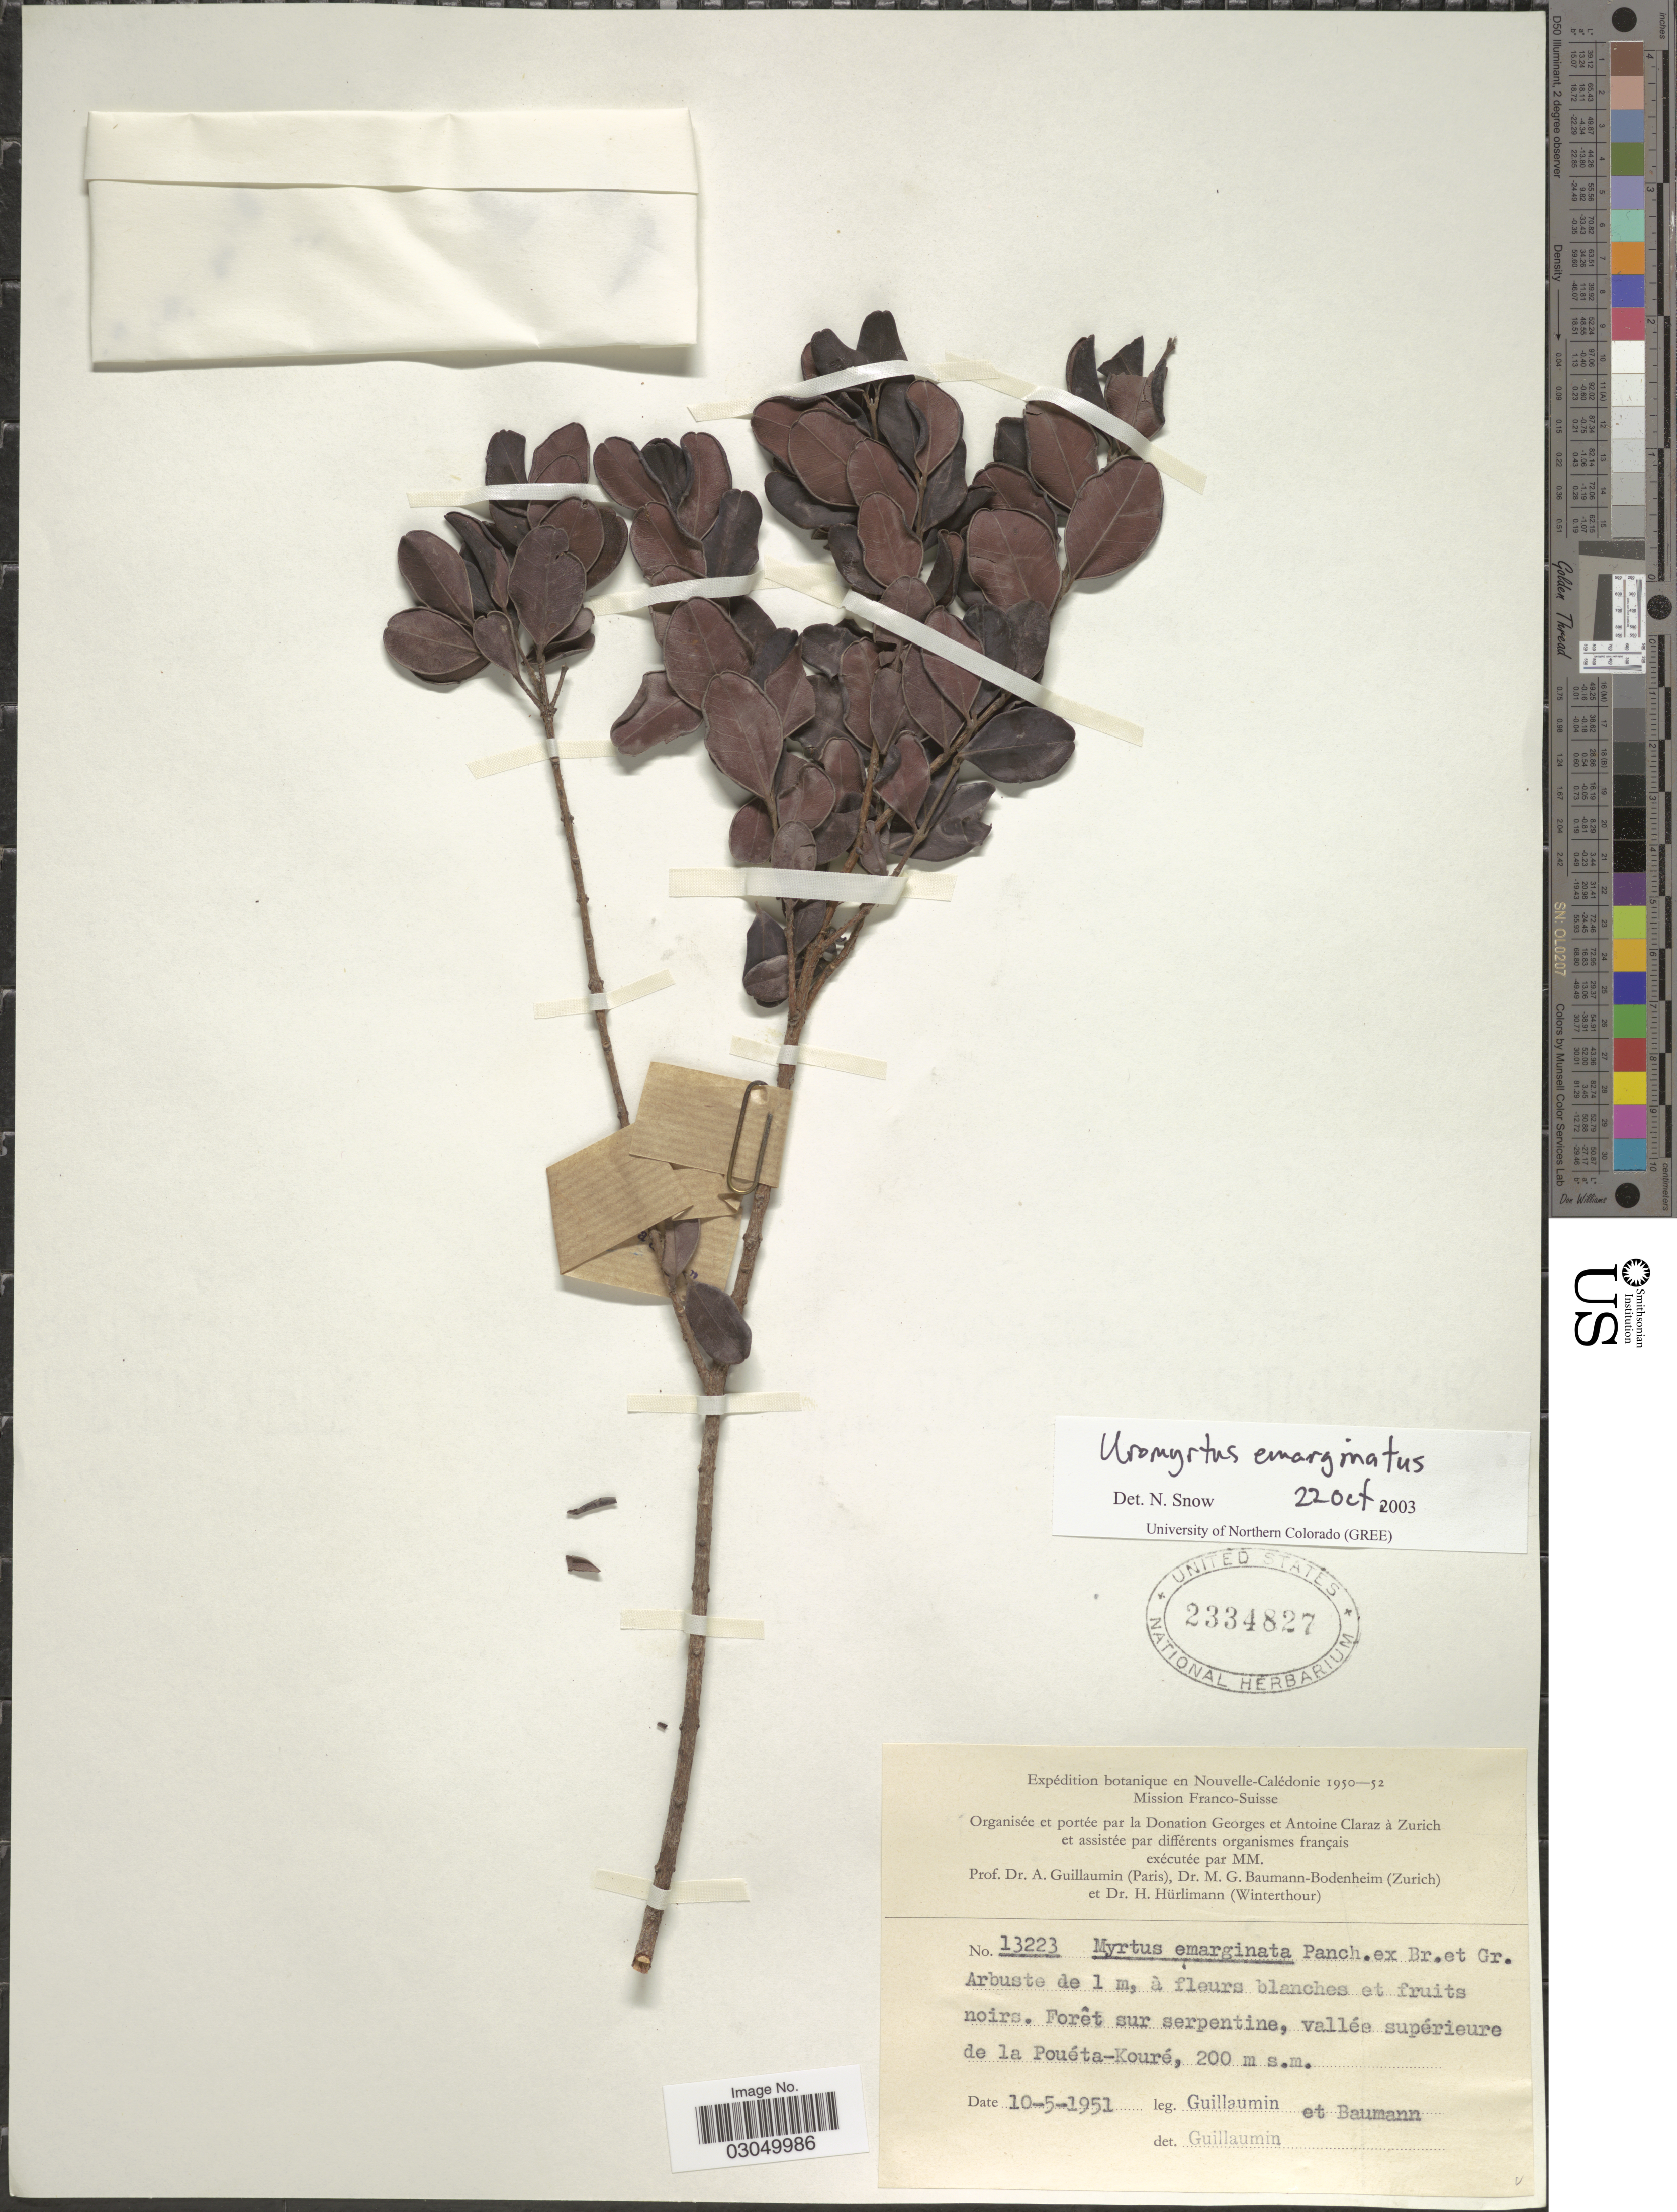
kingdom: Plantae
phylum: Tracheophyta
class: Magnoliopsida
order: Myrtales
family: Myrtaceae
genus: Uromyrtus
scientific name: Uromyrtus emarginata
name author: (Pancher ex Baker f.) Burret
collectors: A. Guillaumin & M. G. Baumann-Bodenheim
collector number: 13223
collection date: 1951-05-10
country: New Caledonia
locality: En Nouvelle-Calédonie. Forêt sur serpentine, vallée supérieure de la Pouéta-Kouré.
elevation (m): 200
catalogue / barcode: US 2334827